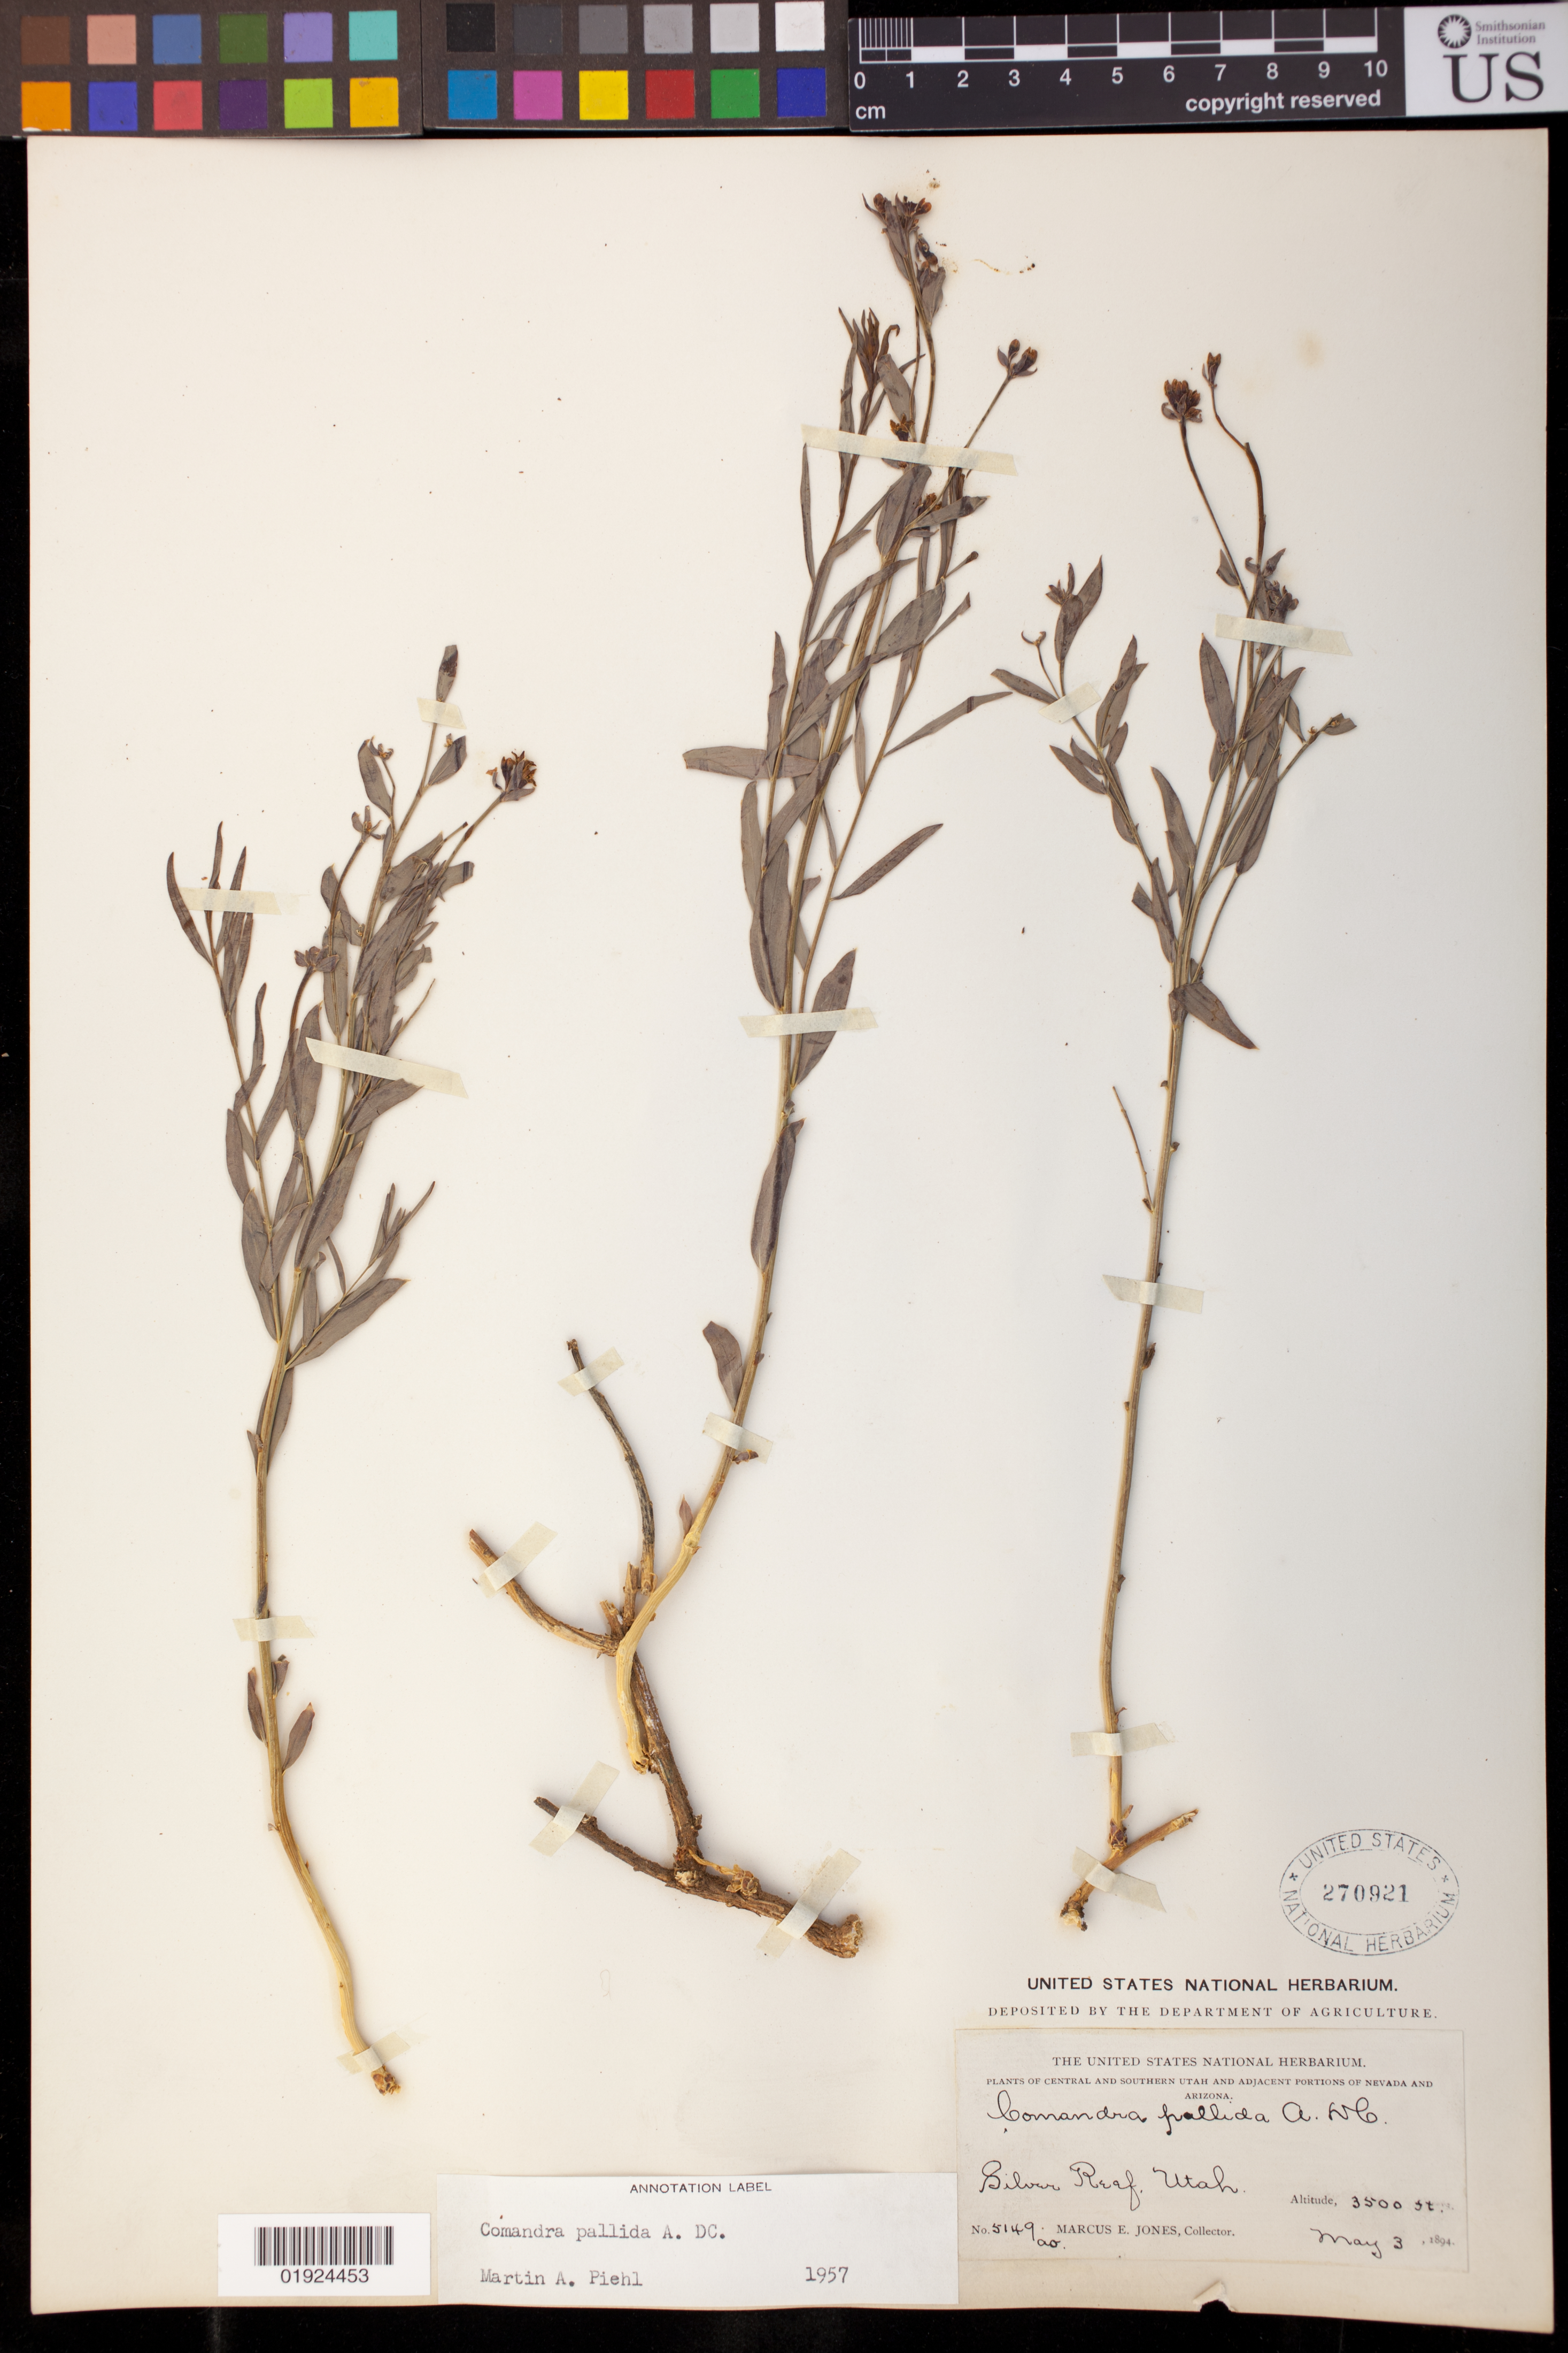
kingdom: Plantae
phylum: Tracheophyta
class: Magnoliopsida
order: Santalales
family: Comandraceae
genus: Comandra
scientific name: Comandra pallida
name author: A. DC.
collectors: M. E. Jones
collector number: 5149 ao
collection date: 1894-05-03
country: United States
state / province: Utah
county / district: Washington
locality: Silver Reef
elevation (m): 1067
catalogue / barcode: US 270921